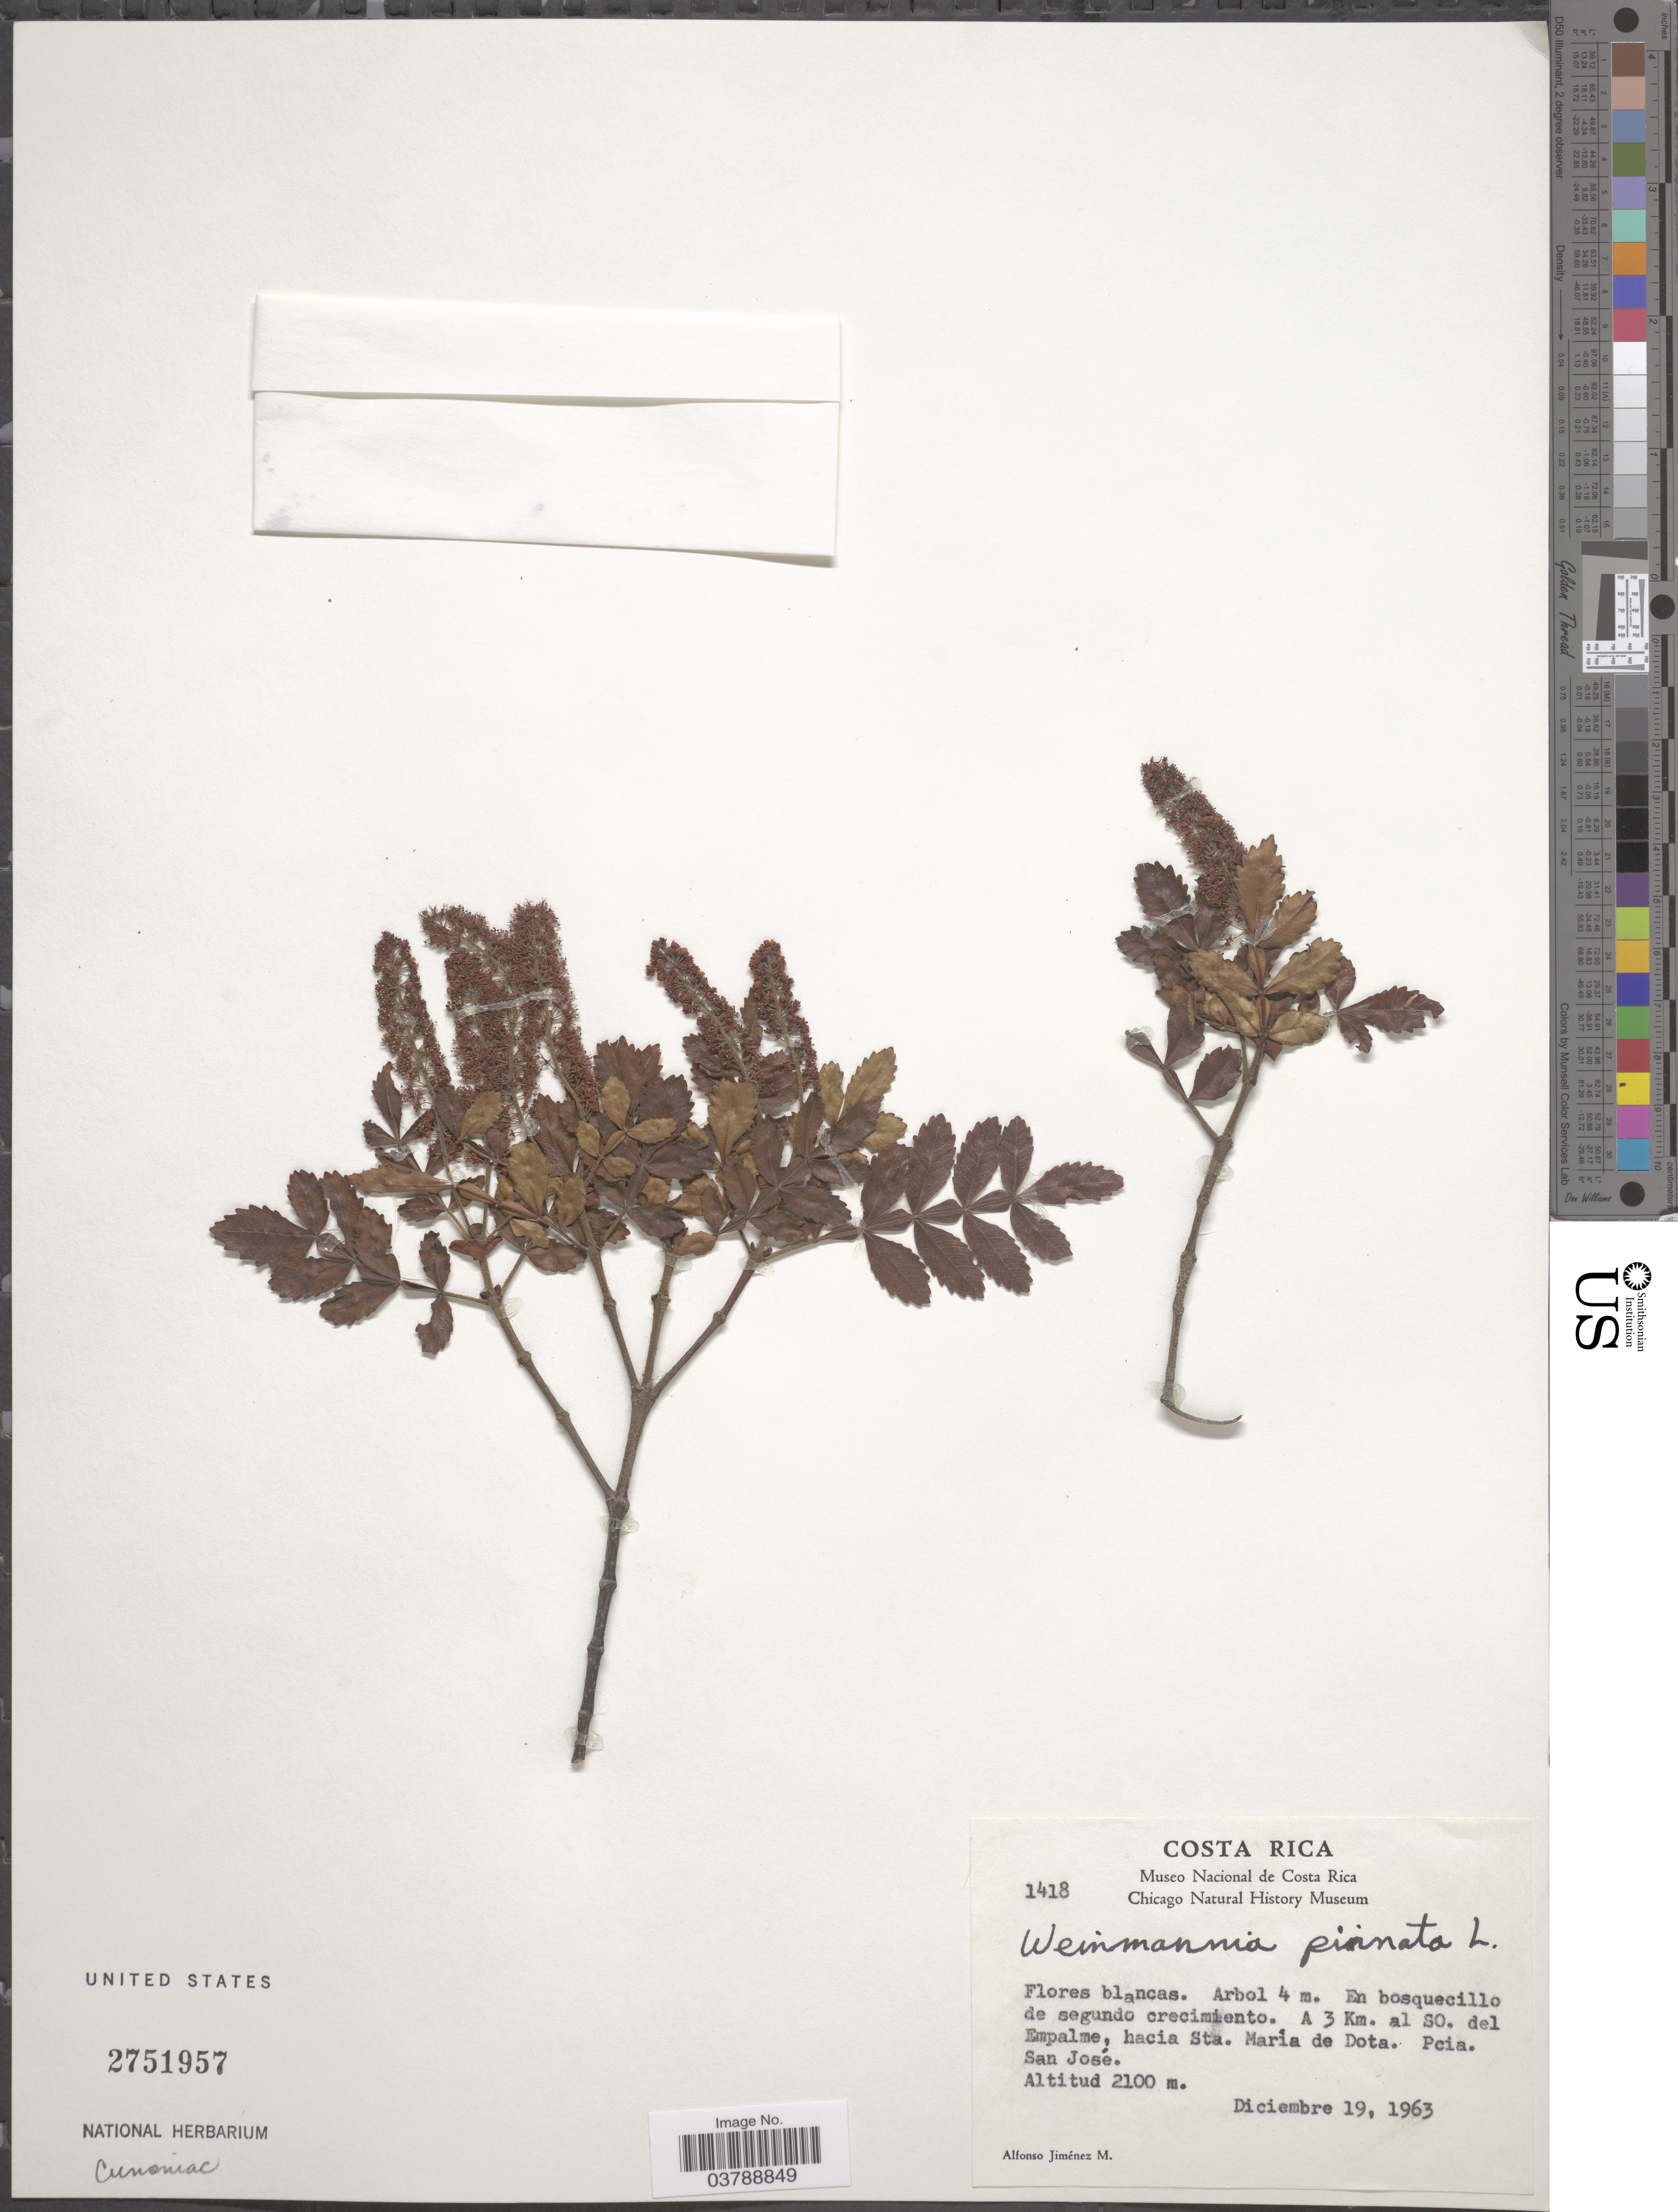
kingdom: Plantae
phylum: Tracheophyta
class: Magnoliopsida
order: Oxalidales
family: Cunoniaceae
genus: Weinmannia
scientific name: Weinmannia pinnata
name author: L.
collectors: A. Jimenez M.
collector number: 1418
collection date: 1963-12-19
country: Costa Rica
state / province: San José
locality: A 3 Km. al SO. del Empalme, hacia Sta. María de Dota. Pcia. San José.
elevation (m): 2100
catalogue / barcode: US 2751957